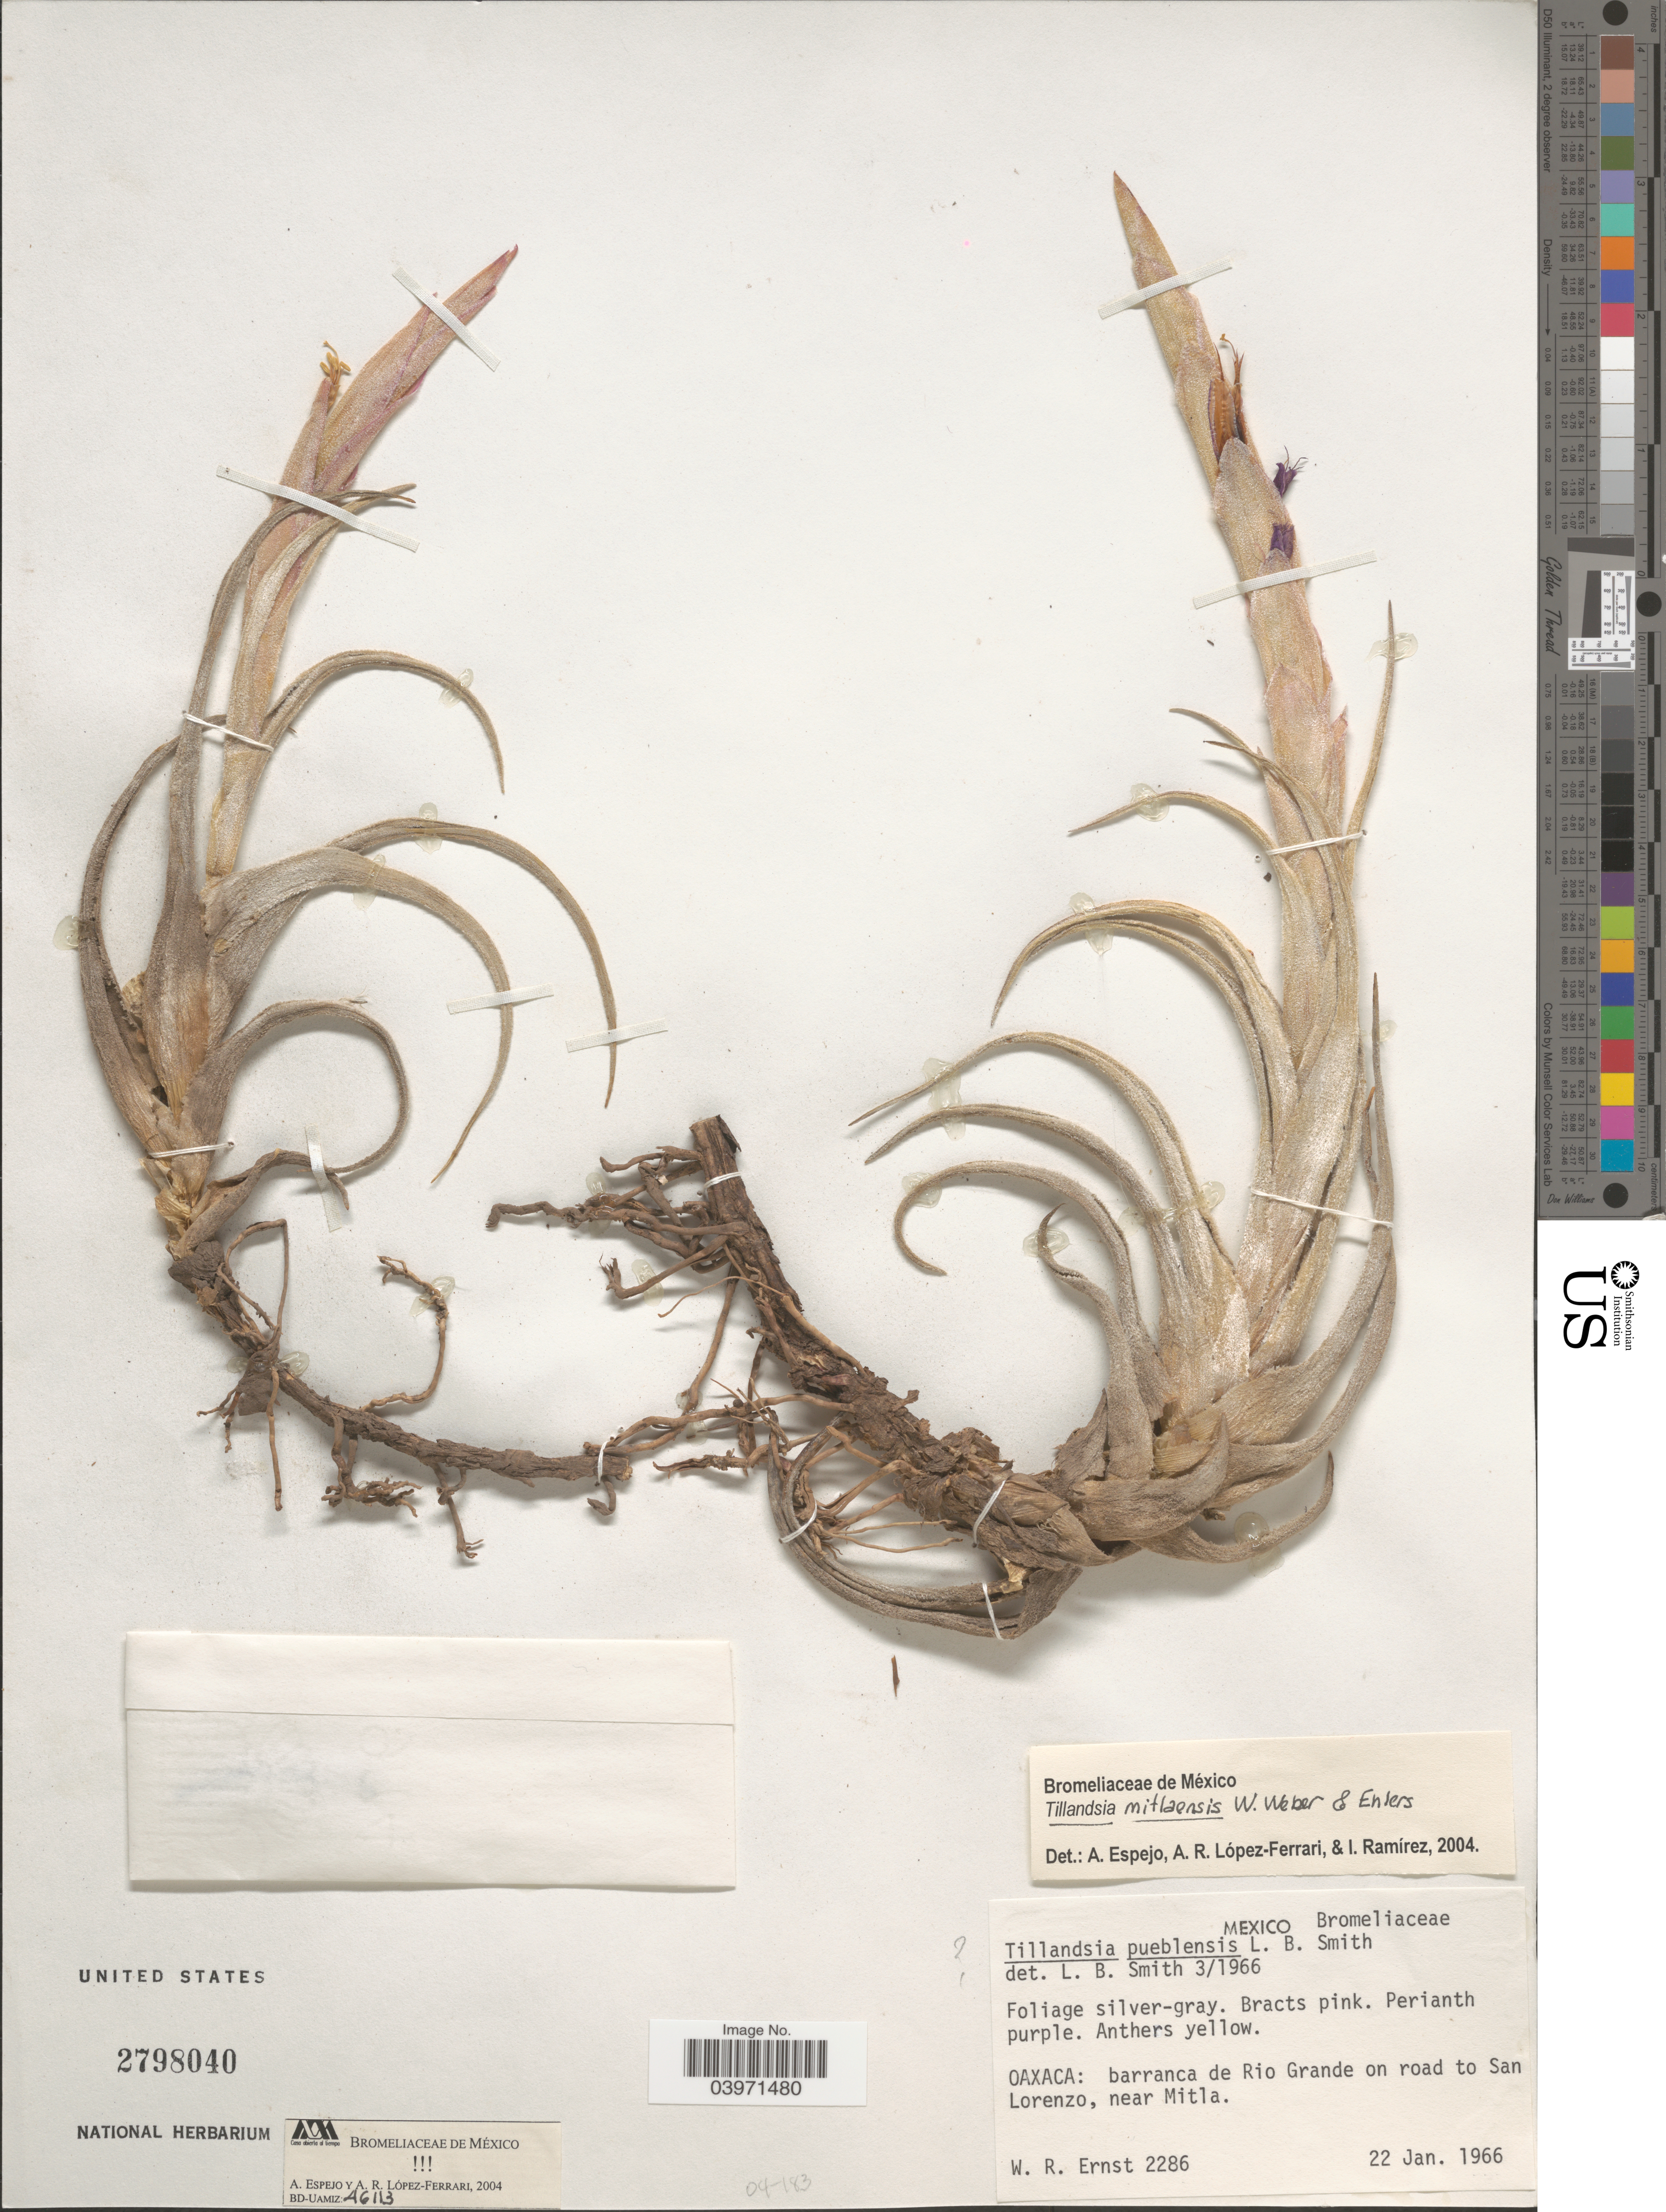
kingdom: Plantae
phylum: Tracheophyta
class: Liliopsida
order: Poales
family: Bromeliaceae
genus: Tillandsia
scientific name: Tillandsia mitlaensis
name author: W. Weber & Ehlers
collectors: W. R. Ernst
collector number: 2286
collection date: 1966-01-22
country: Mexico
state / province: Oaxaca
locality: Barranca de Rio Grande on road to San Lorenzo, near Mitla.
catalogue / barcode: US 2798040